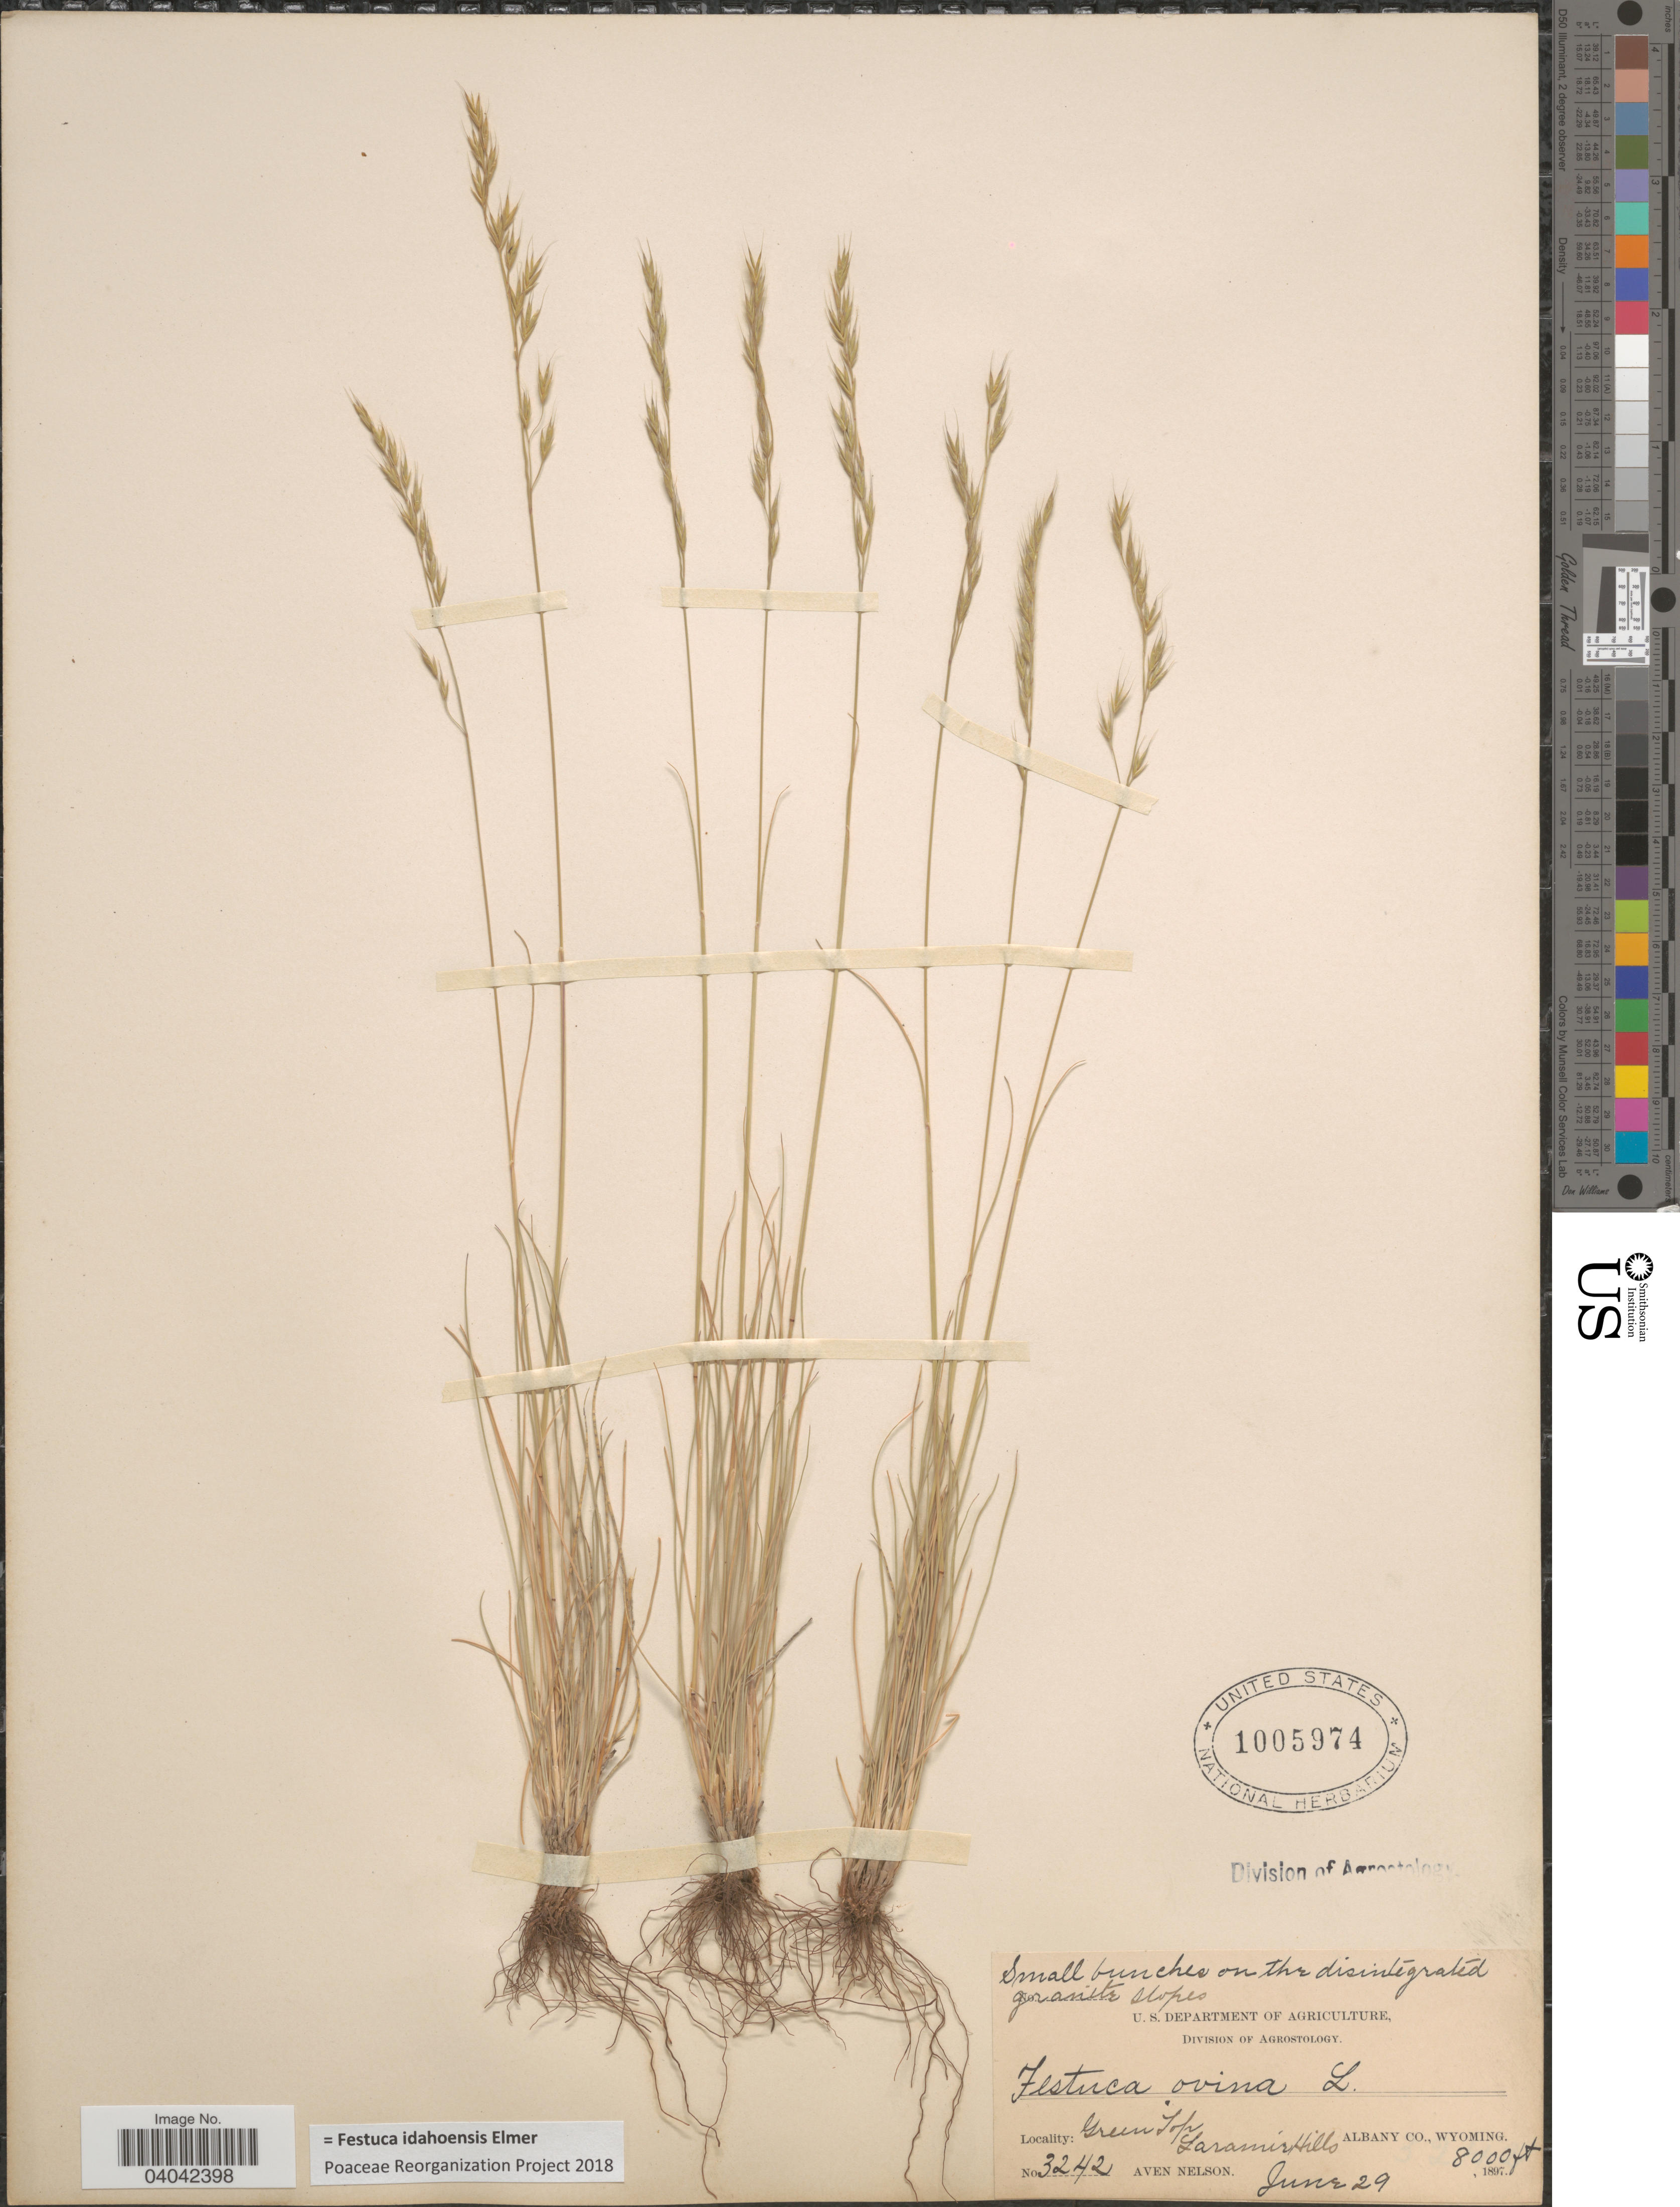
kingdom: Plantae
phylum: Tracheophyta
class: Liliopsida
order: Poales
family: Poaceae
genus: Festuca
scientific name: Festuca idahoensis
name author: Elmer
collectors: A. Nelson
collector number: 3242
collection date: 1897-06-29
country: United States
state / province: Wyoming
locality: Green Top, Laramie Hills, Albany Co.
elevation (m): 2438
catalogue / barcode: US 1005974